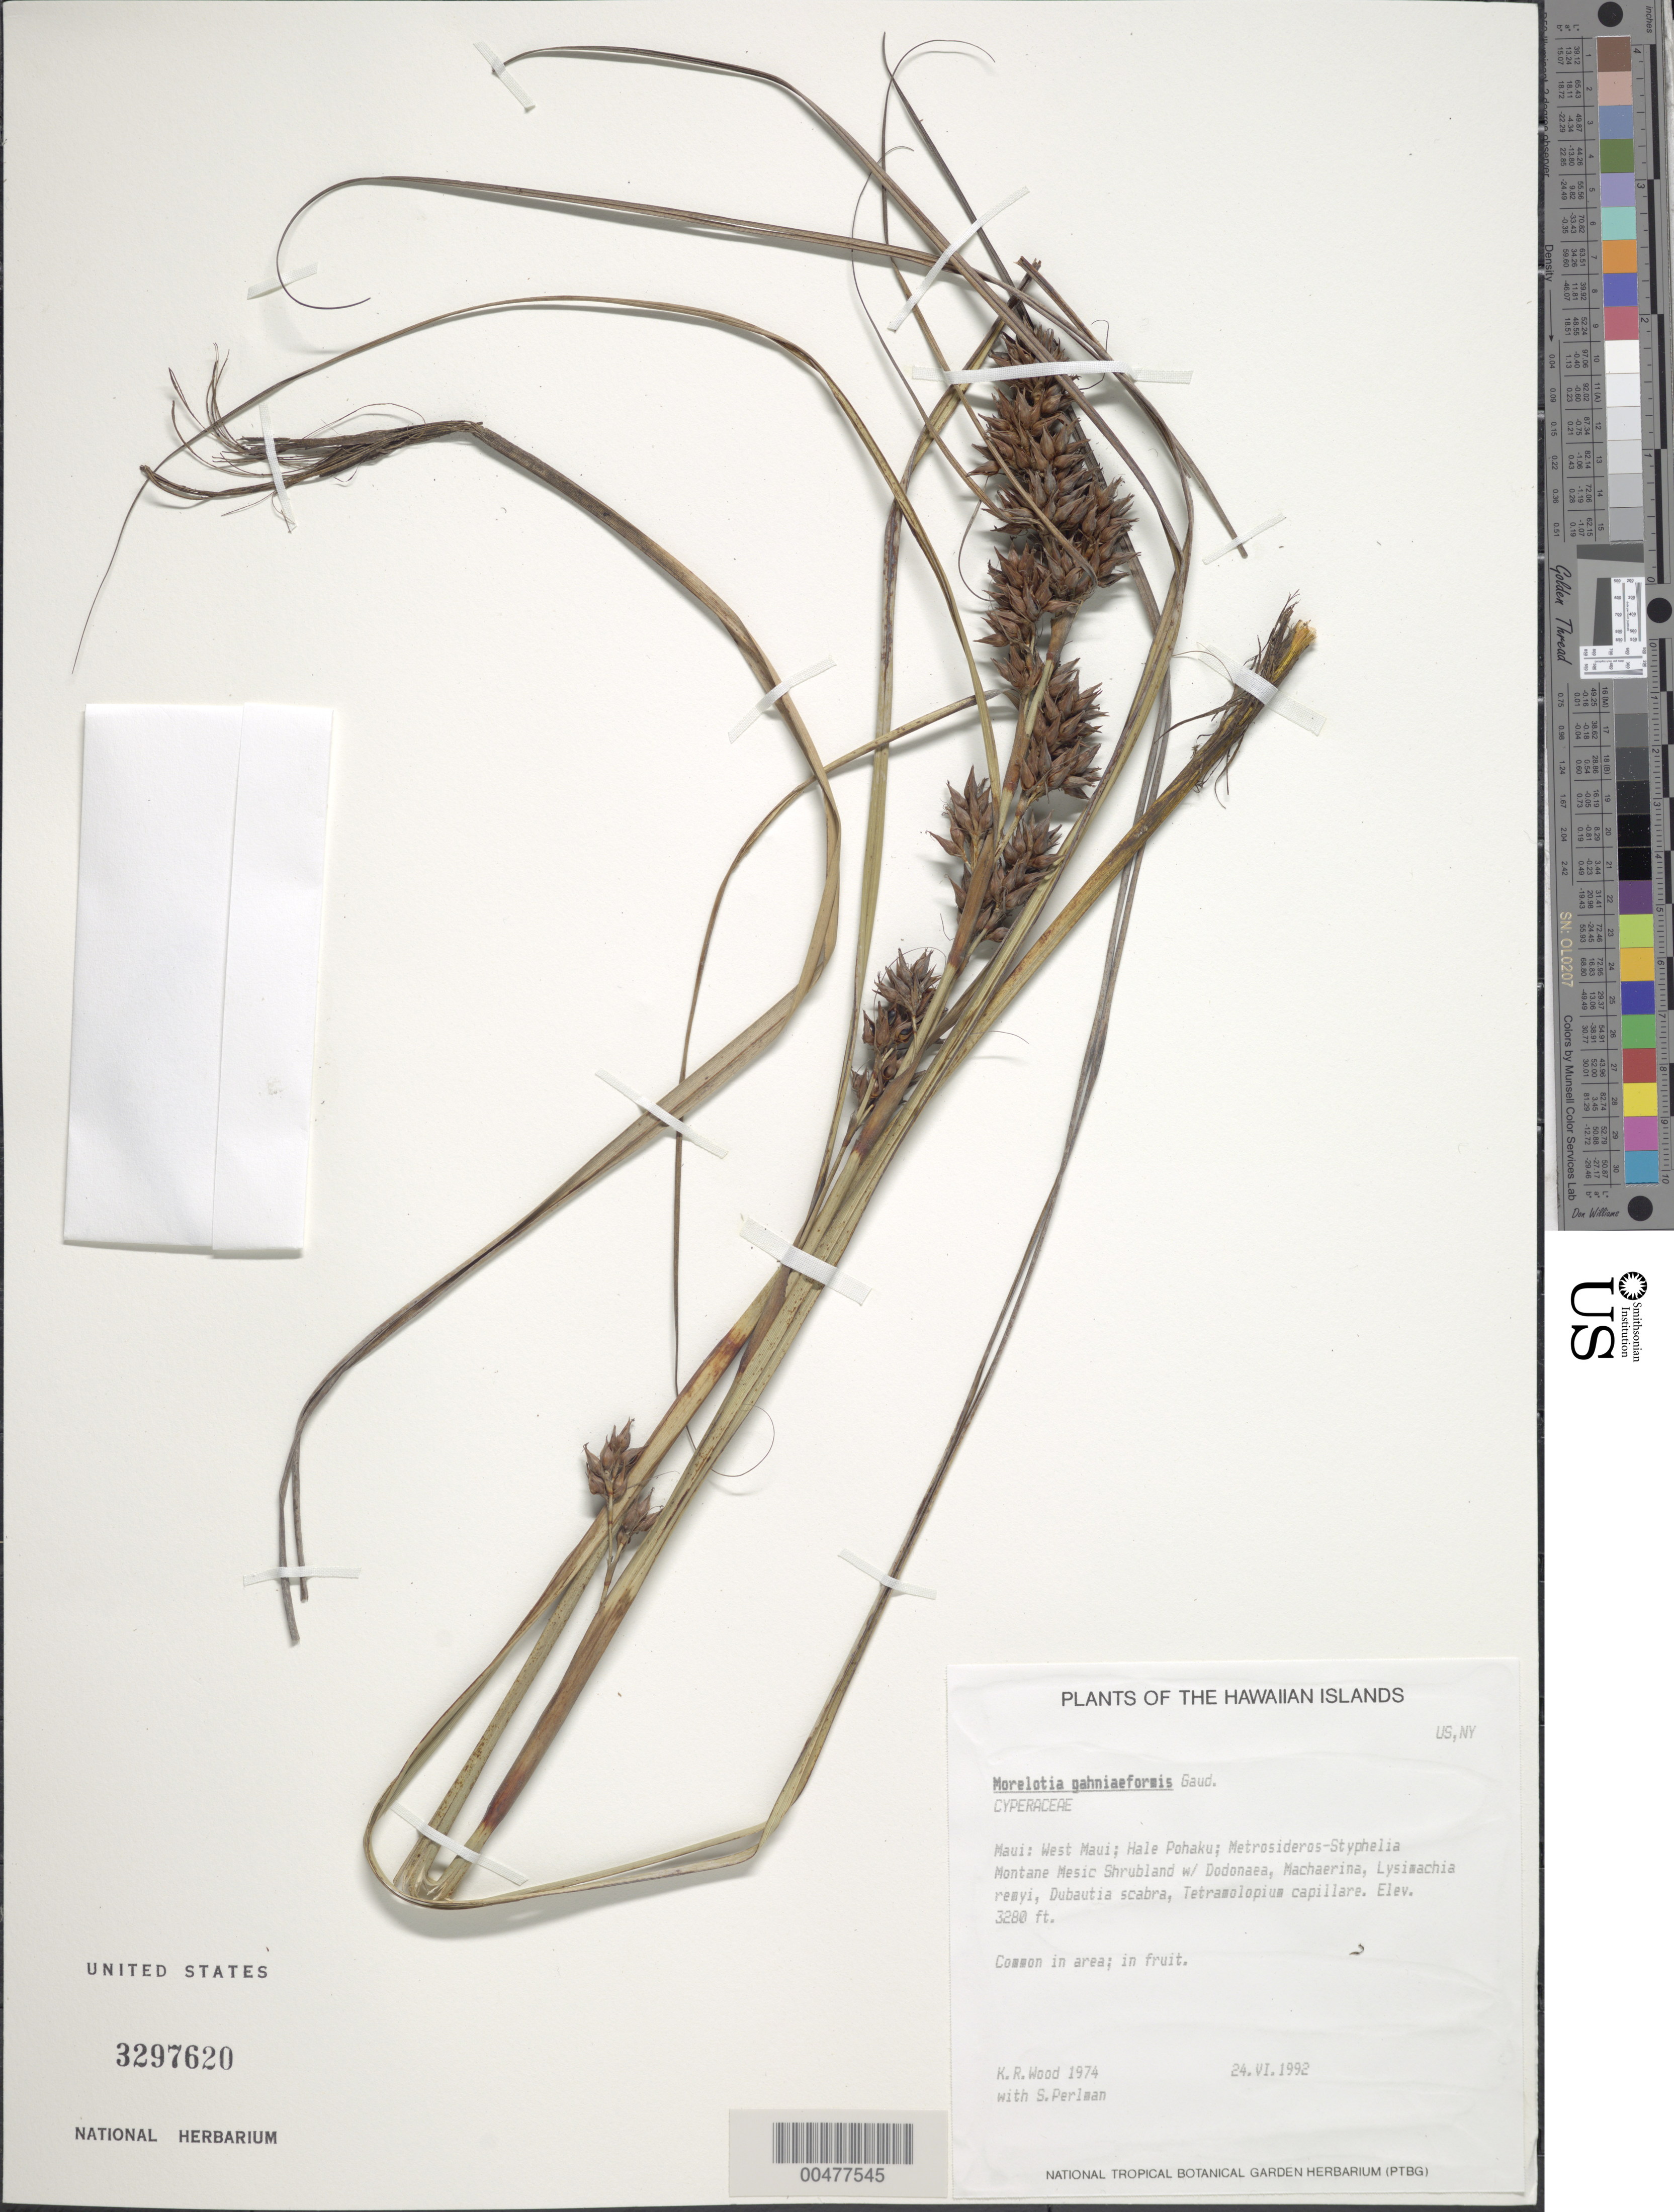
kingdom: Plantae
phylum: Tracheophyta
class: Liliopsida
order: Poales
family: Cyperaceae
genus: Morelotia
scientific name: Morelotia gahniiformis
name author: Gaudich.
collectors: K. R. Wood & S. P. Perlman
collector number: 1974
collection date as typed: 24 Jun 1992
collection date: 1992-06-24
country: United States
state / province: Hawaii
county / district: Maui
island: Maui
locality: W Maui, Hale Pohaku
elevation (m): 1000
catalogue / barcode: US 3297620